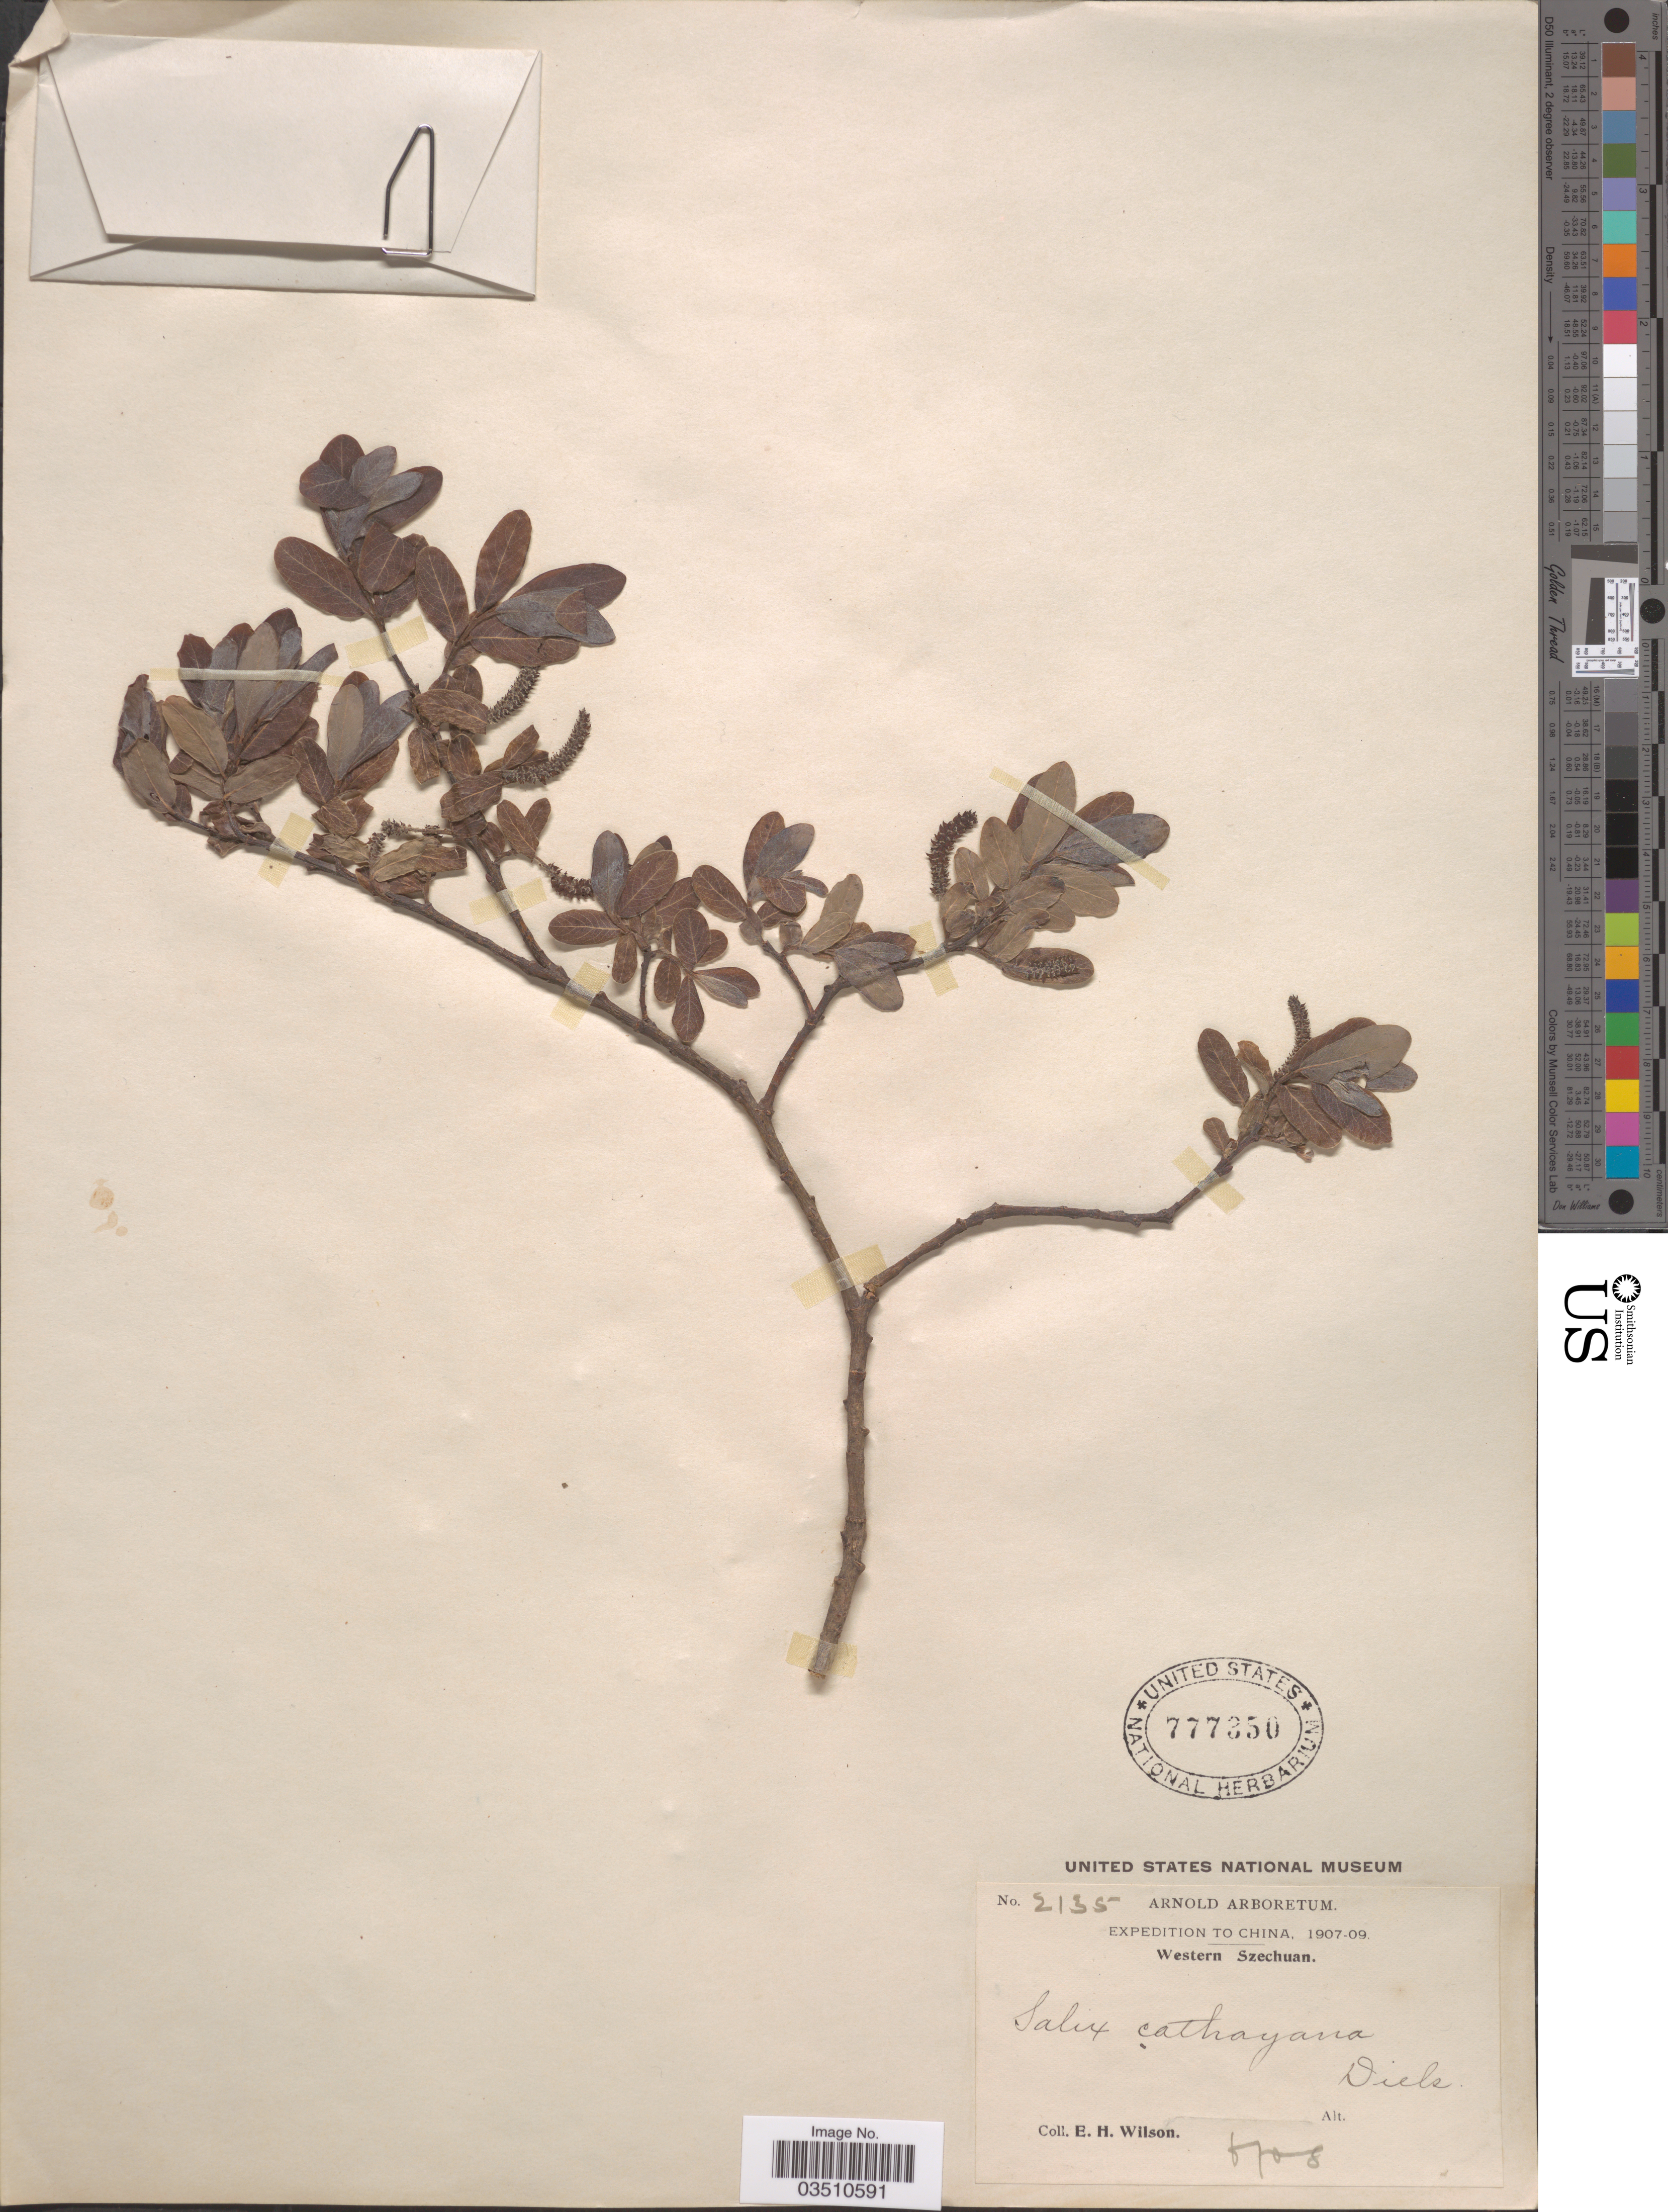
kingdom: Plantae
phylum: Tracheophyta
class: Magnoliopsida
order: Malpighiales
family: Salicaceae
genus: Salix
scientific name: Salix cathayana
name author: Diels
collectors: E. Wilson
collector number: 2135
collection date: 1908-06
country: China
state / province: Sichuan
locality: Western Szechuan.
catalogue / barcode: US 777350